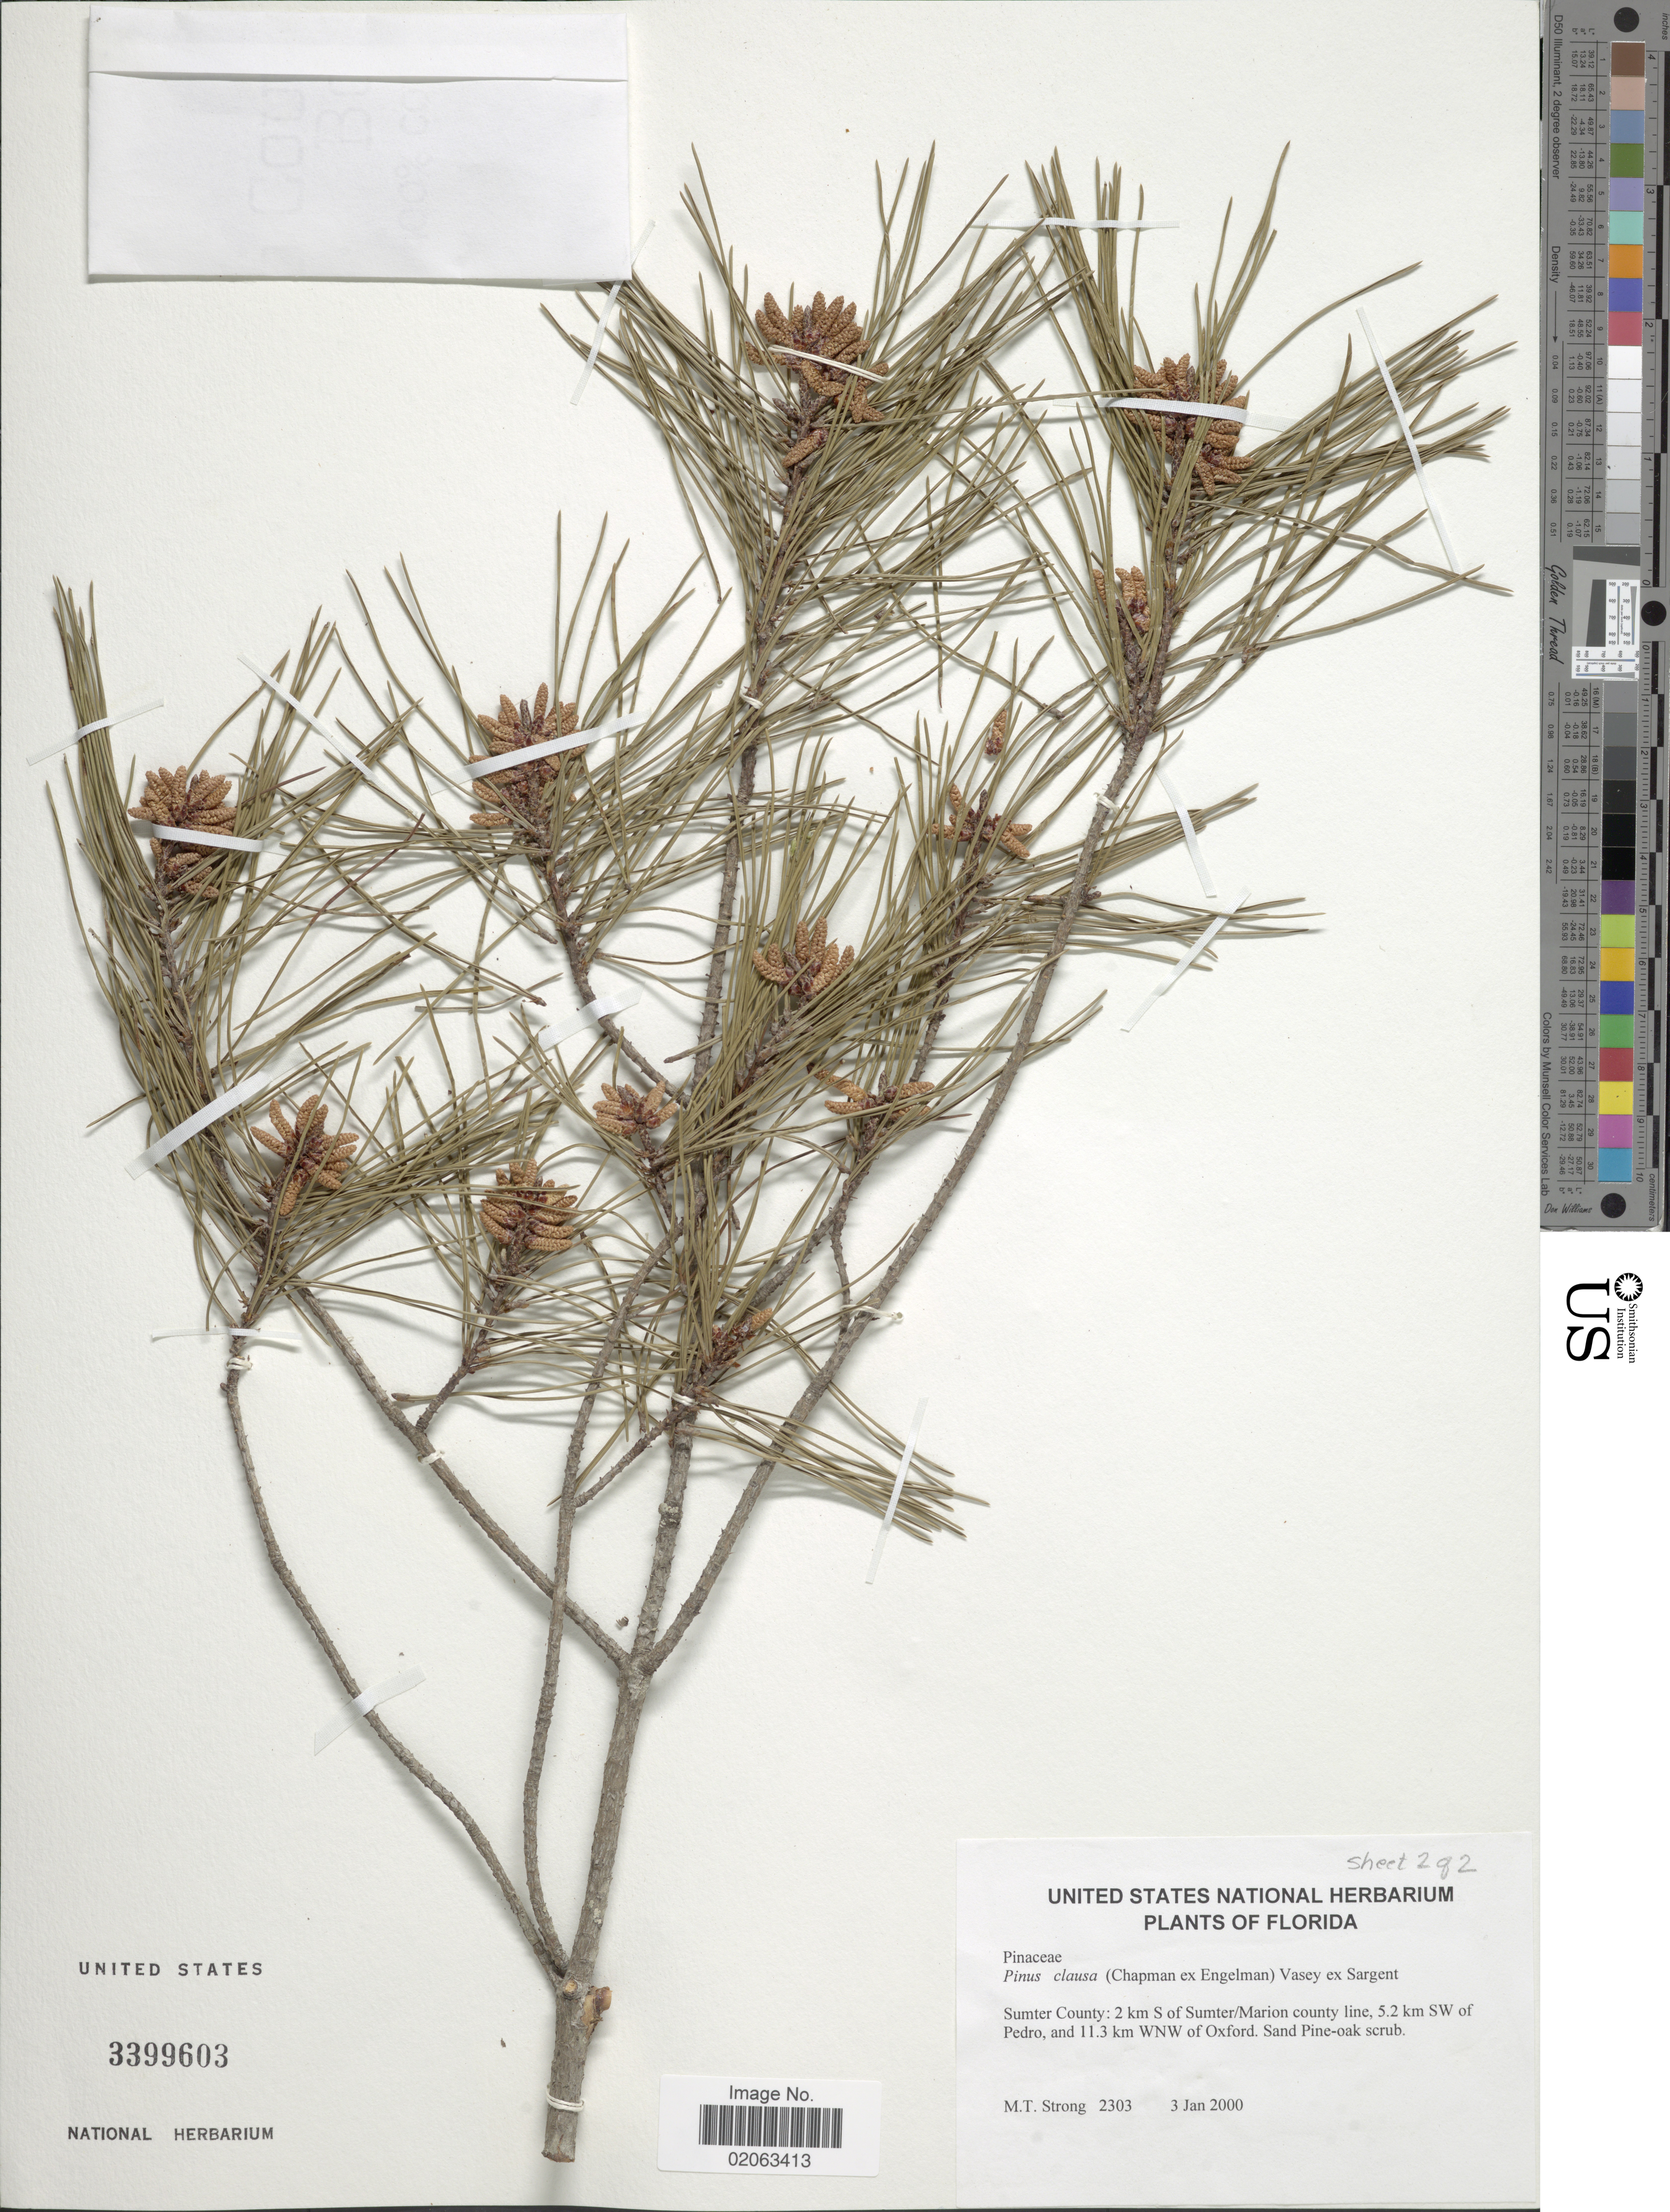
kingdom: Plantae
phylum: Tracheophyta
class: Pinopsida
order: Pinales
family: Pinaceae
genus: Pinus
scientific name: Pinus clausa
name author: (Chapm. ex Engelm.) Vasey ex Sarg.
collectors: M. T. Strong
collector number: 2303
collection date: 2000-01-03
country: United States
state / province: Florida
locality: Florida Sumter County: 2 km S of Sumter/Marion county line, 5.2 km SW of Pedro,and 11.3 km WNW of Oxford.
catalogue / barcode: US 3399603